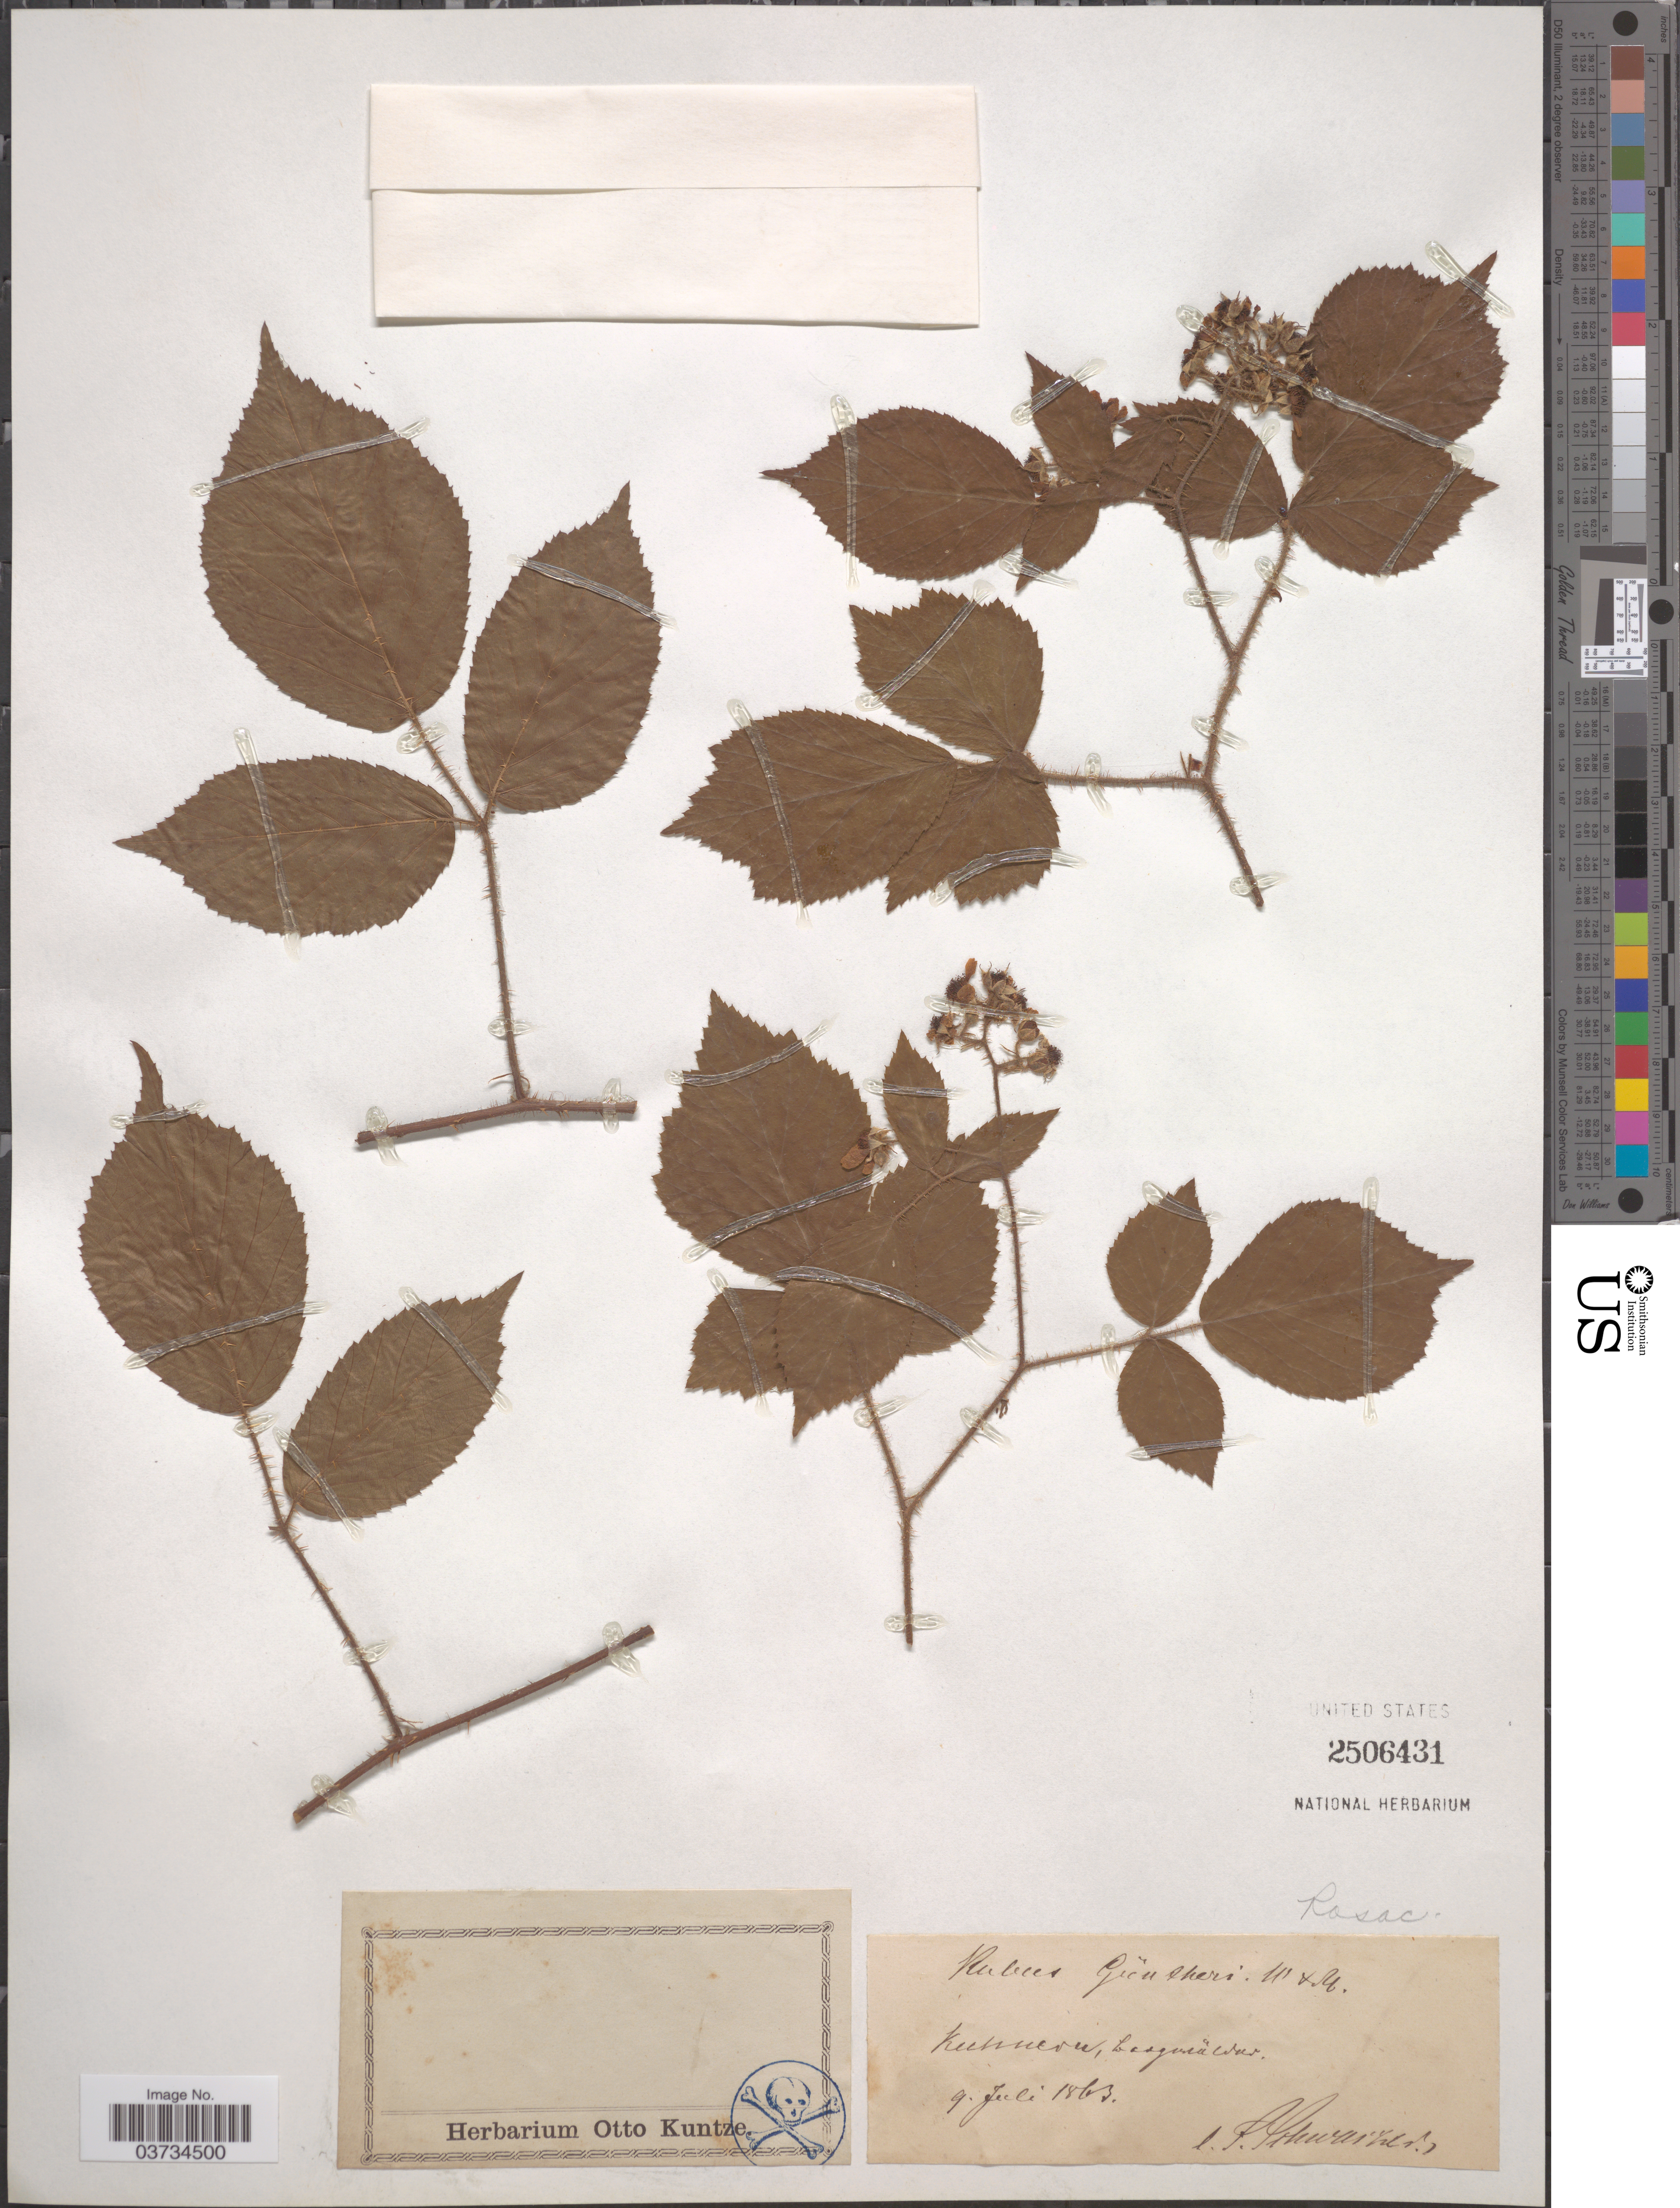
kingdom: Plantae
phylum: Tracheophyta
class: Magnoliopsida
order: Rosales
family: Rosaceae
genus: Rubus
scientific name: Rubus guntheri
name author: Weihe & Nees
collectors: S. Schwarzer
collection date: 1863-07-09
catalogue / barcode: US 2506431